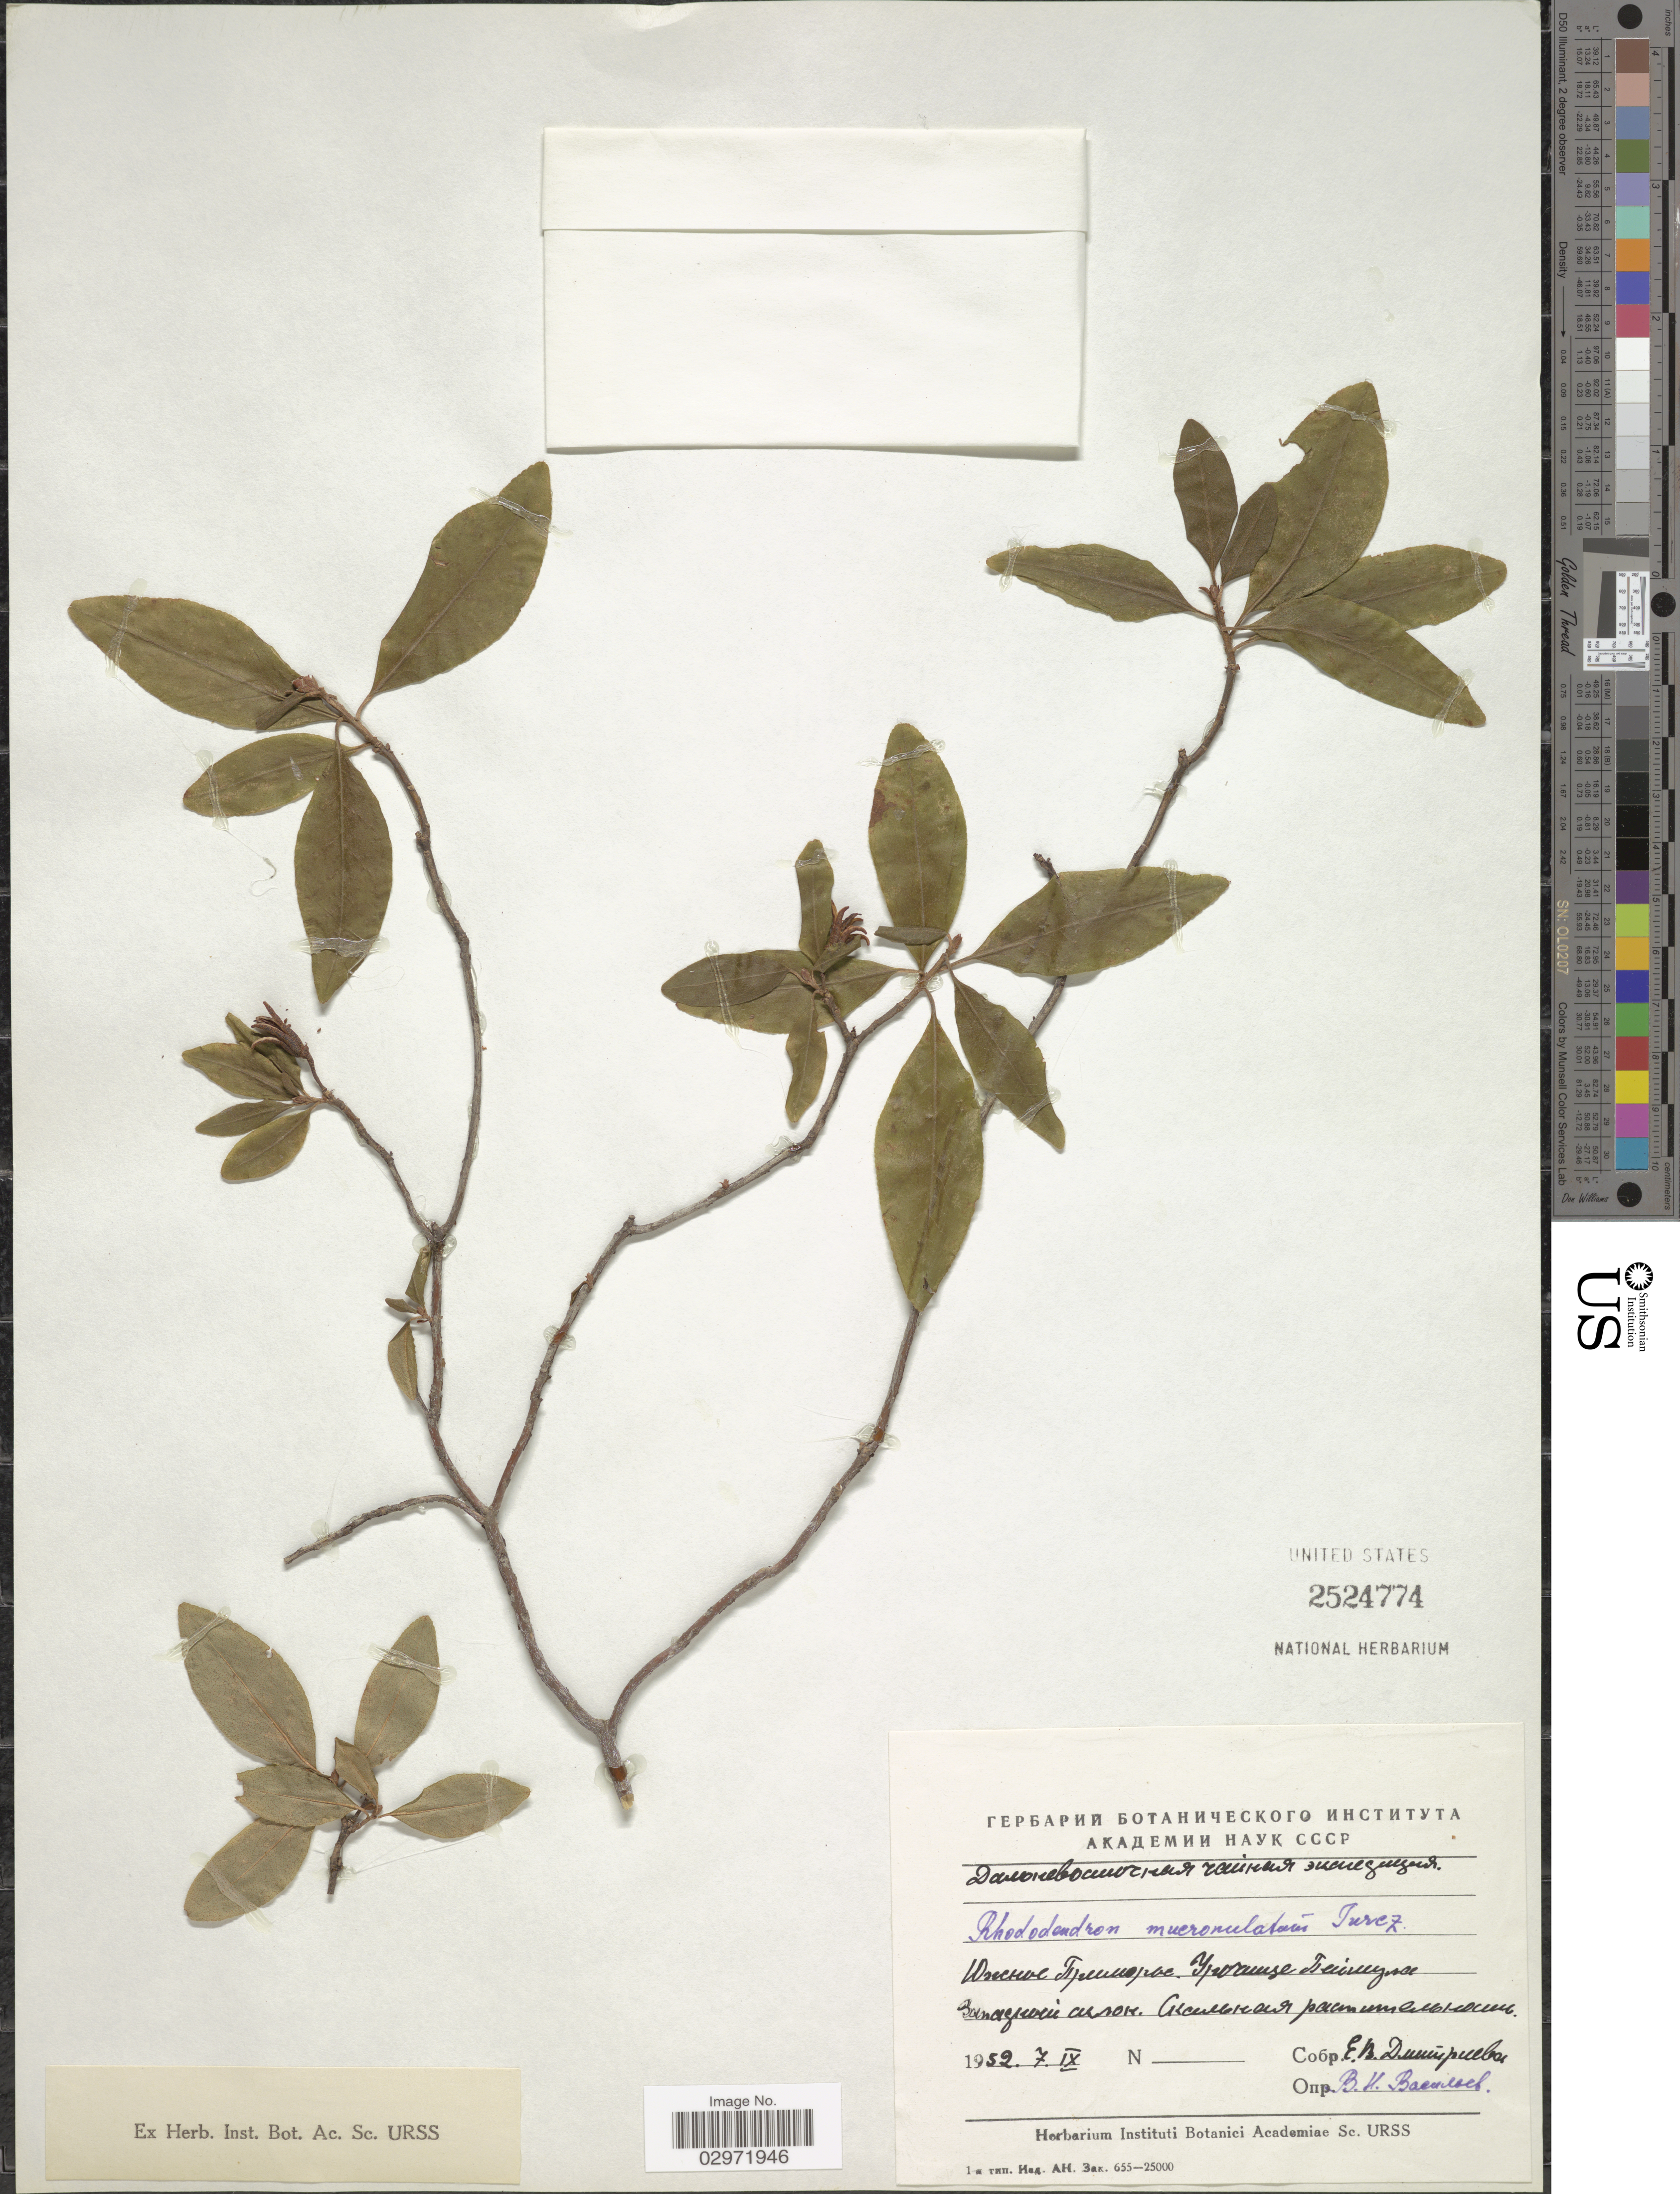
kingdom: Plantae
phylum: Tracheophyta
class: Magnoliopsida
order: Ericales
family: Ericaceae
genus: Rhododendron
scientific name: Rhododendron mucronulatum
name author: Turcz.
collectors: E. Dmitrieva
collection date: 1952-09-07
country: Russian Federation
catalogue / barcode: US 2524774